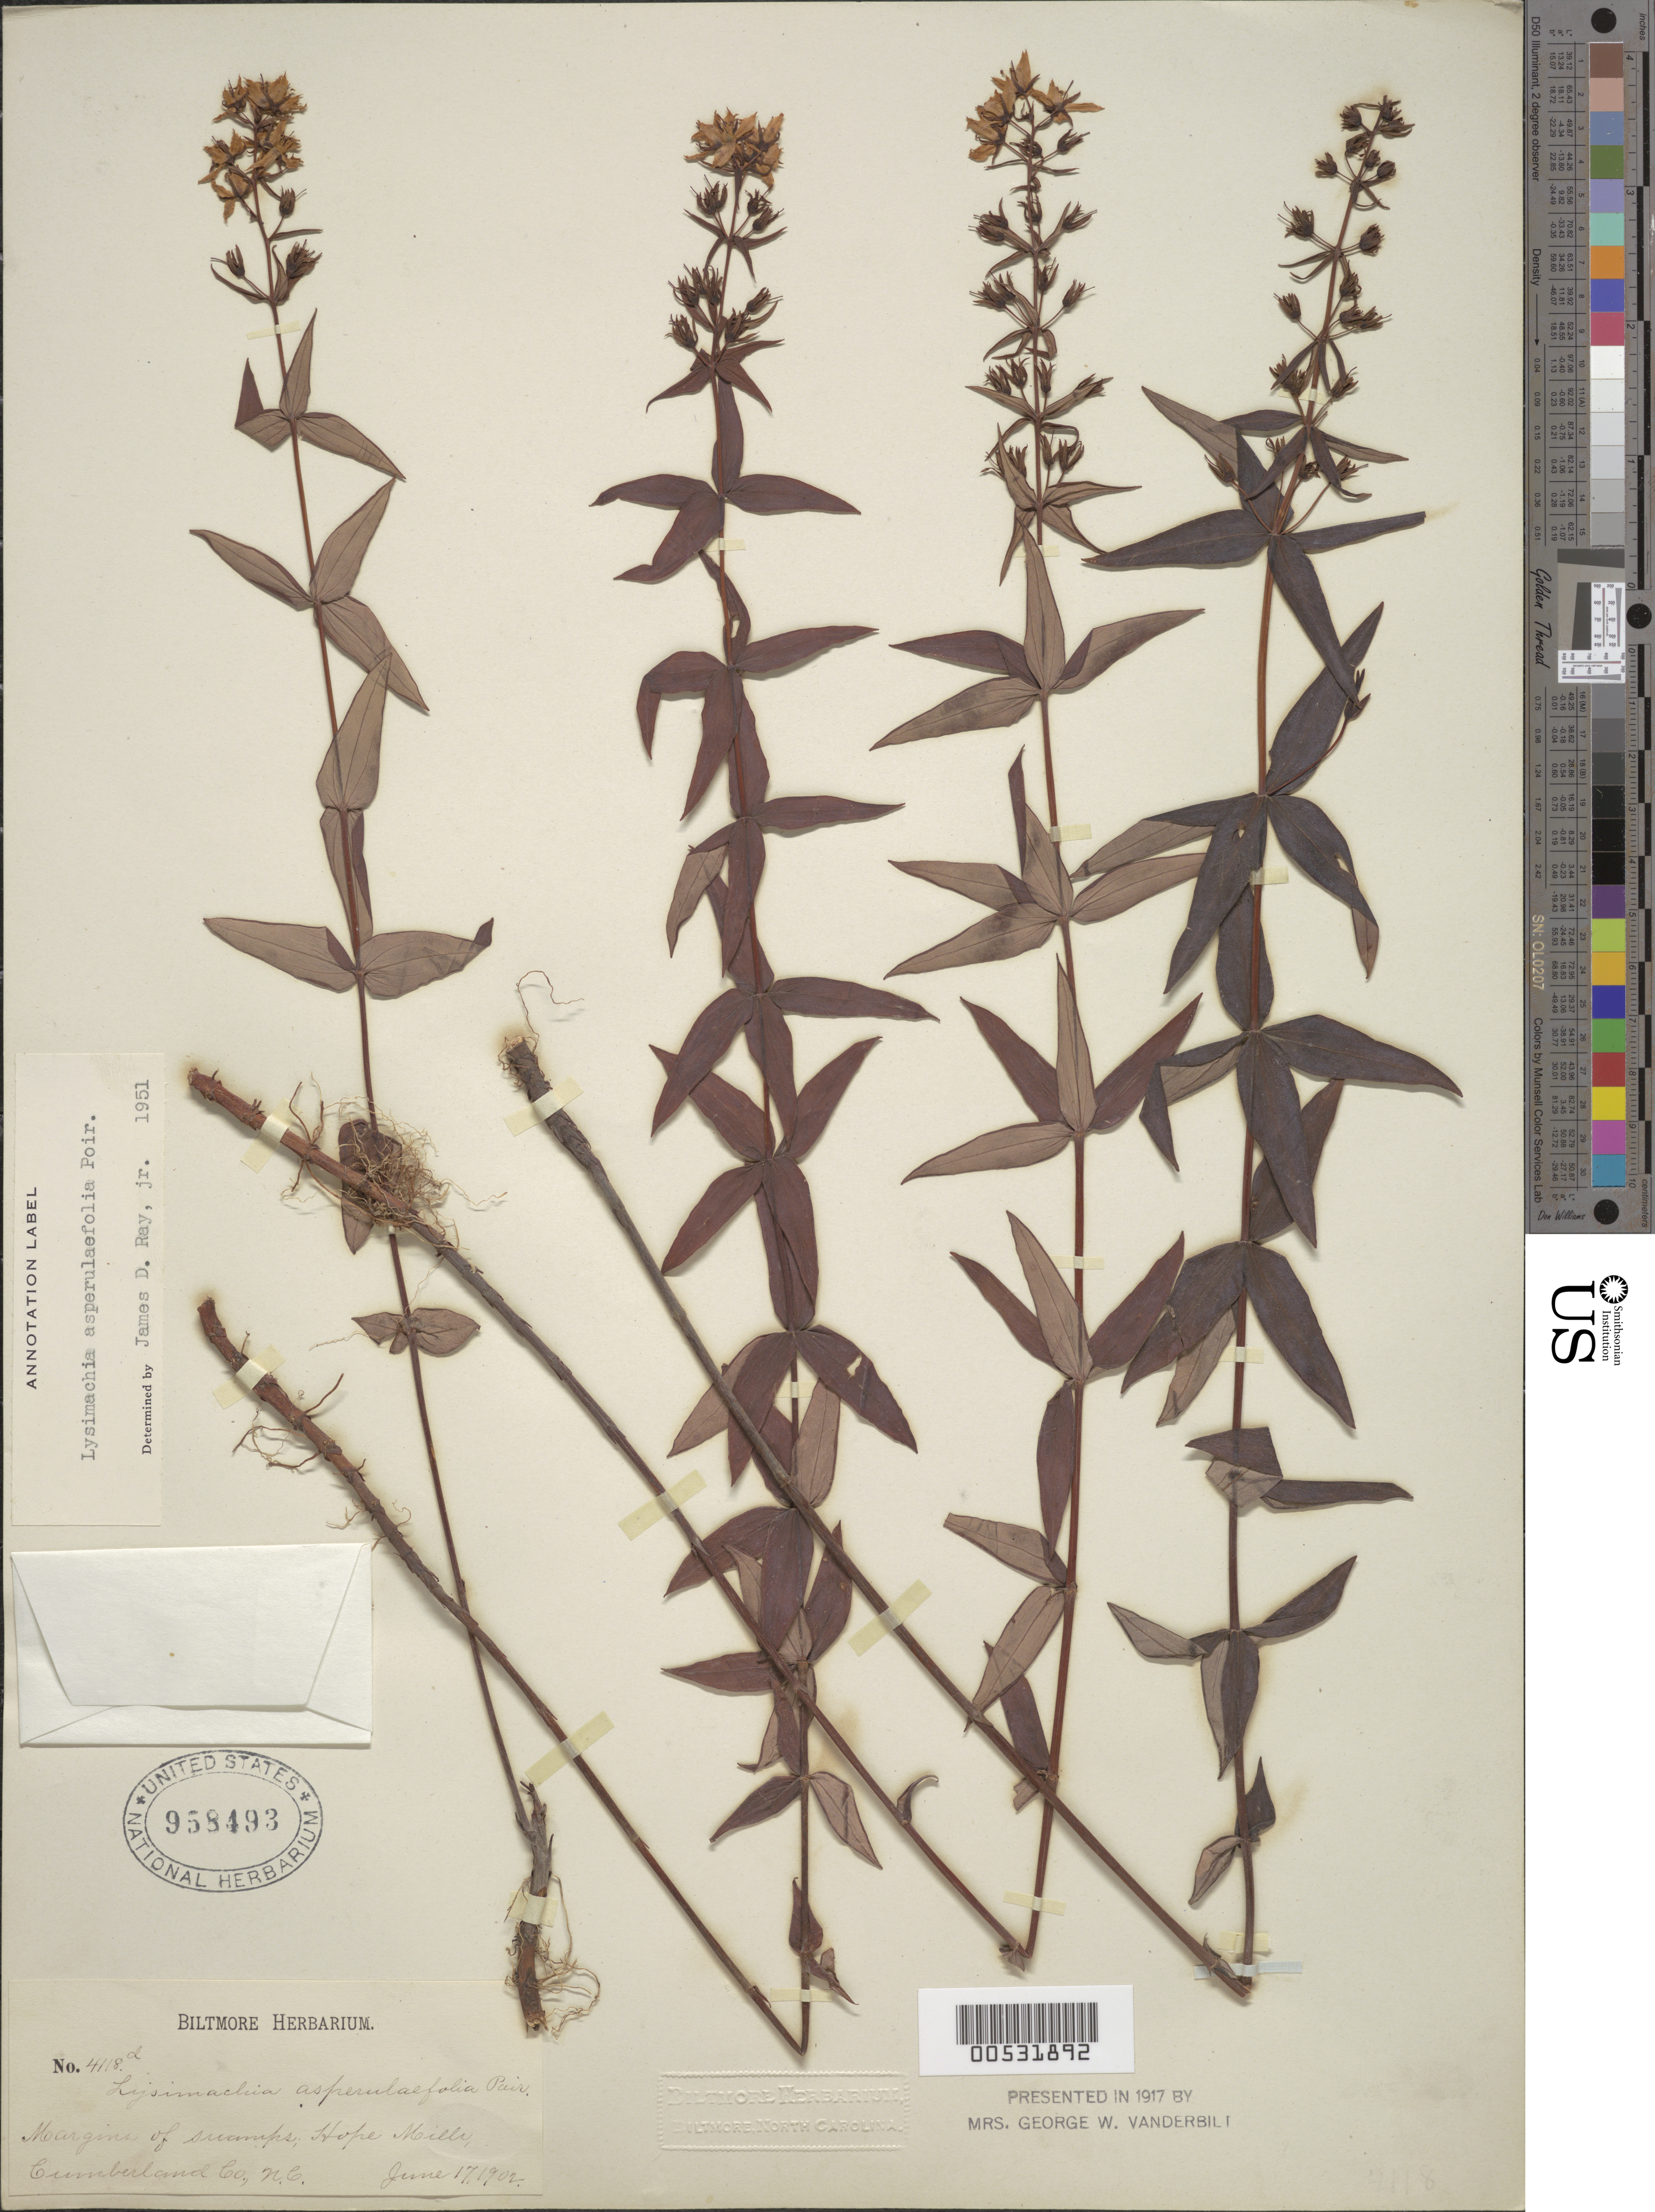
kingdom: Plantae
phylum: Tracheophyta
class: Magnoliopsida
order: Ericales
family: Primulaceae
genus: Lysimachia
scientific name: Lysimachia asperulifolia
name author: Poir.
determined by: Ray Jr., J. D.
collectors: ex herb. Biltmore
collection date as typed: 17 Jun 1902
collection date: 1902-06-17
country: United States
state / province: North Carolina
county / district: Cumberland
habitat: Margins of swamps.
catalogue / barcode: US 958493